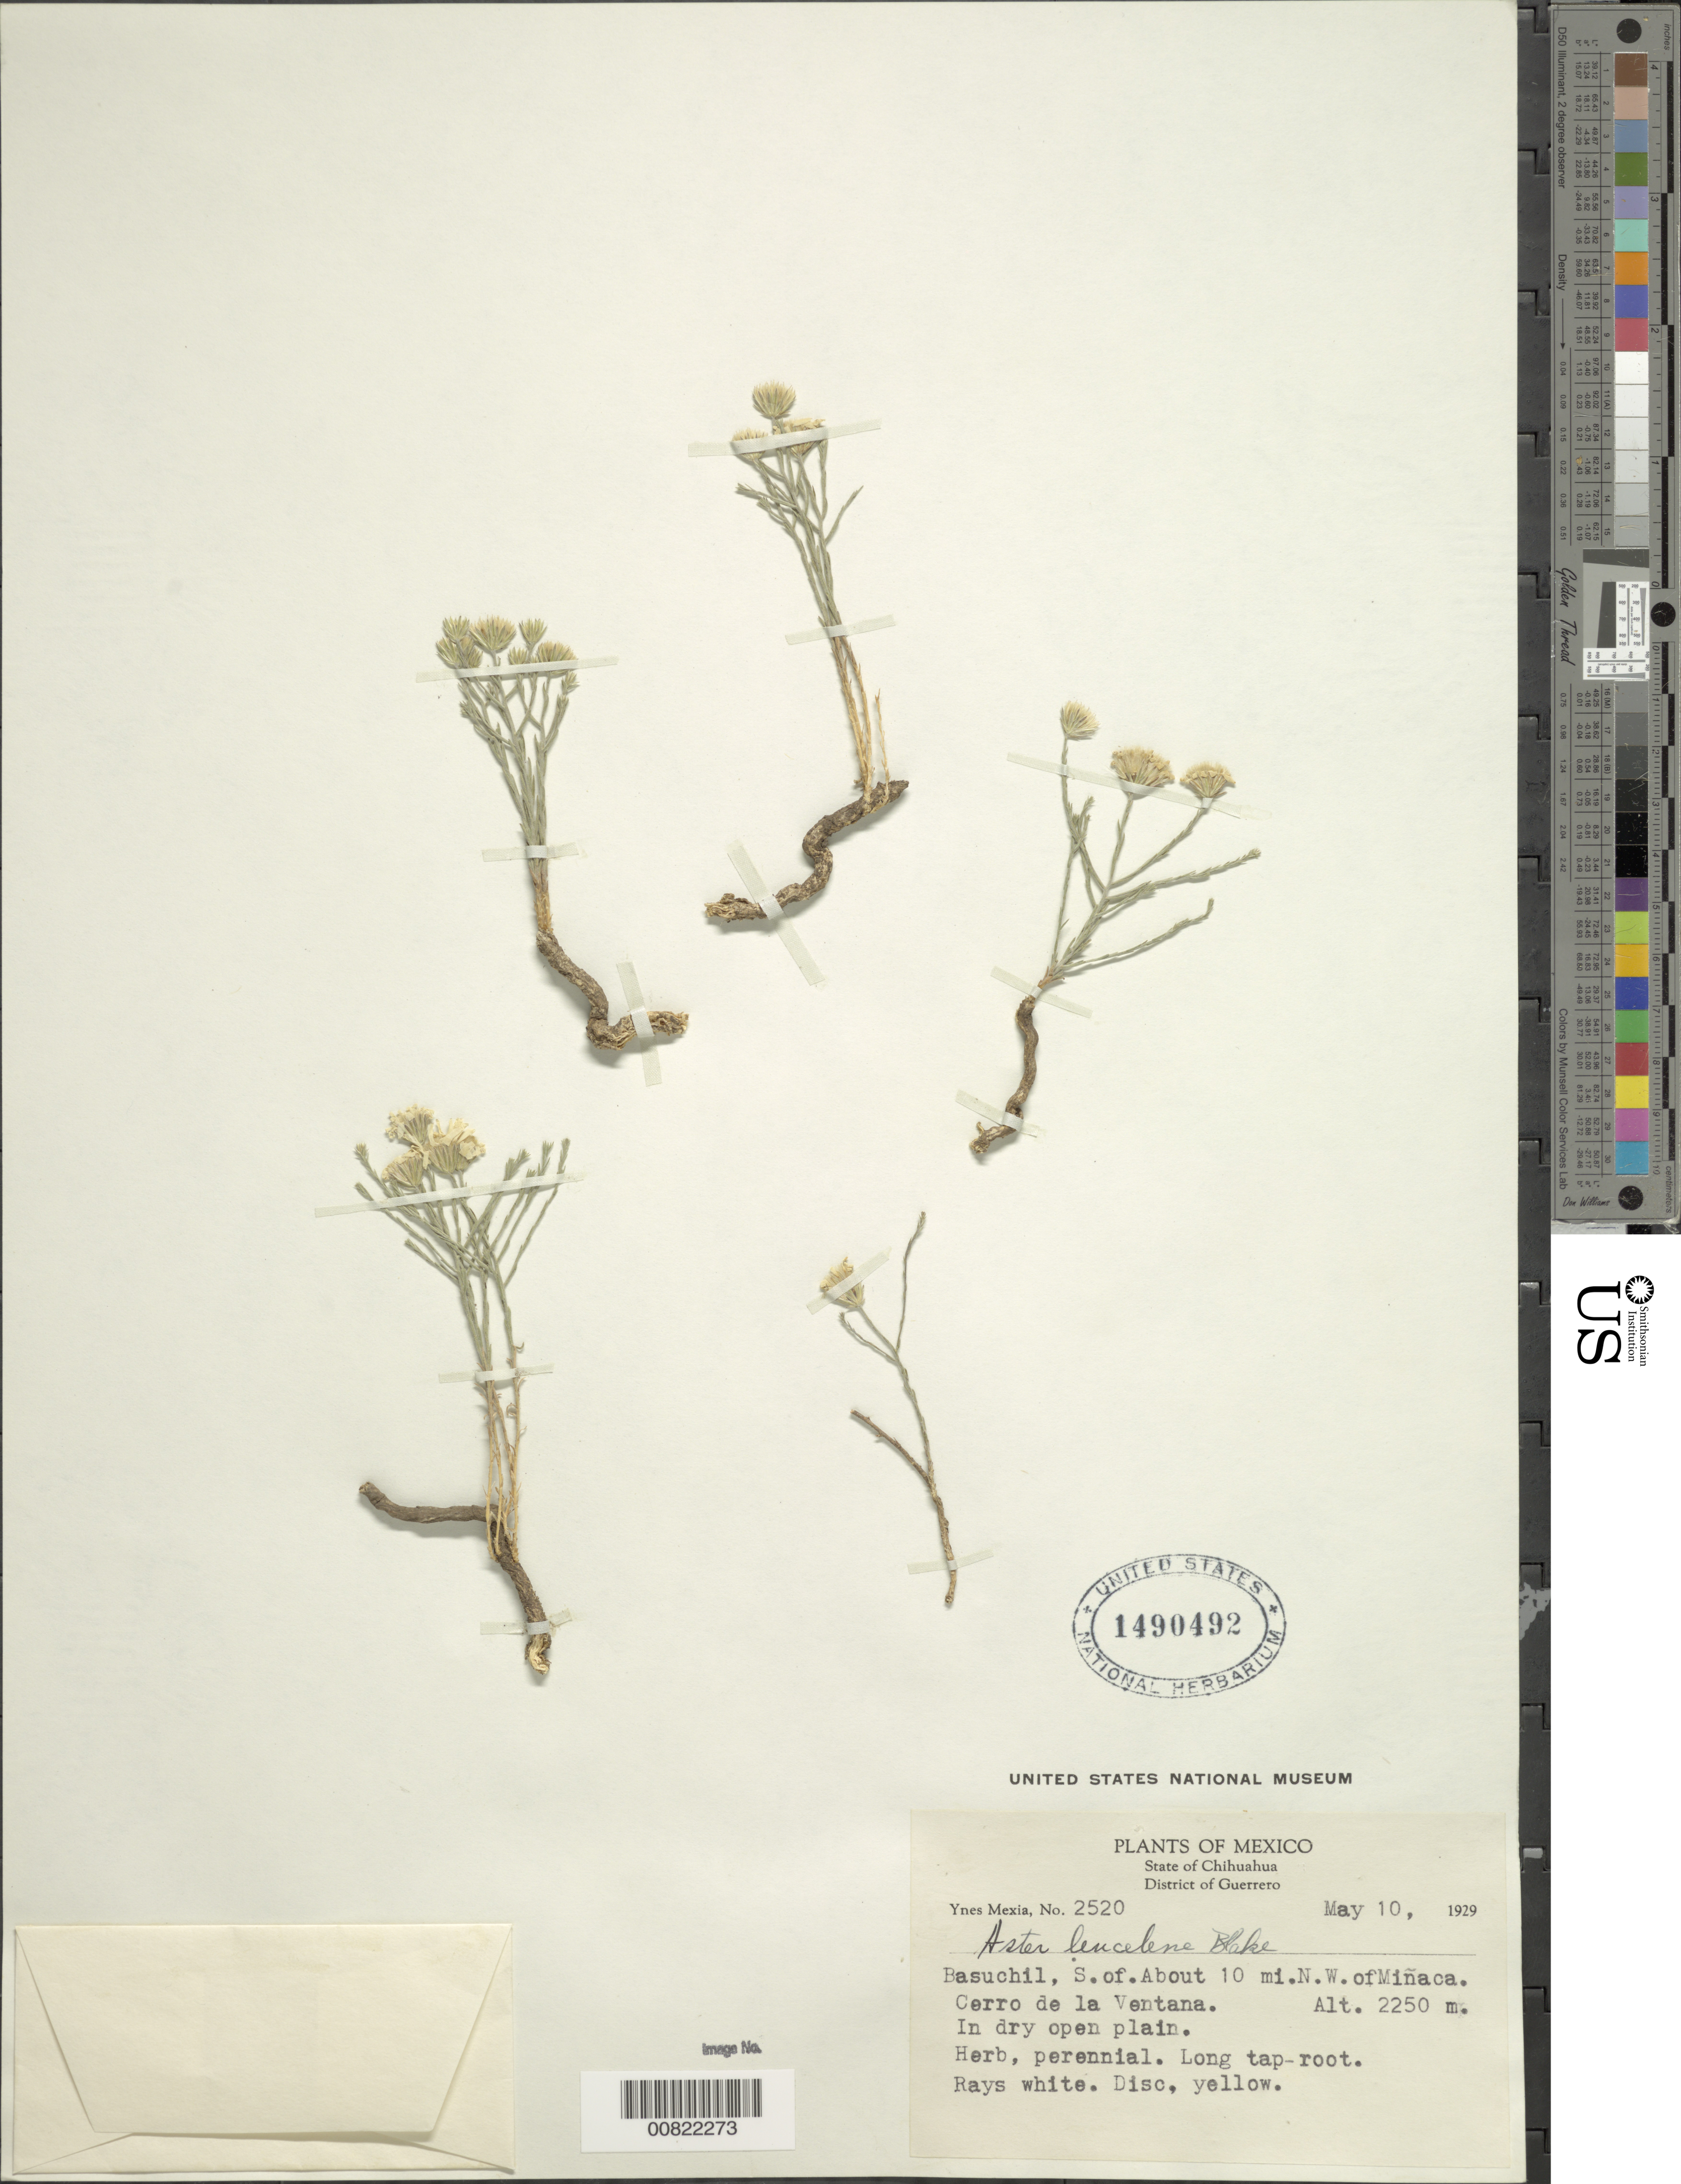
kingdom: Plantae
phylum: Tracheophyta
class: Magnoliopsida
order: Asterales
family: Asteraceae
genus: Chaetopappa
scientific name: Chaetopappa ericoides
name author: (Torr.) G.L. Nesom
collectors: Y. Mexia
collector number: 2520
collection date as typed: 10 May 1929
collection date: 1929-05-10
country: Mexico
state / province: Chihuahua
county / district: Guerrero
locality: South of Basuchil. About 10 mi. NW of Miñaca. Cerro de la Ventana.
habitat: Dry open plain.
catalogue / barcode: US 1490492